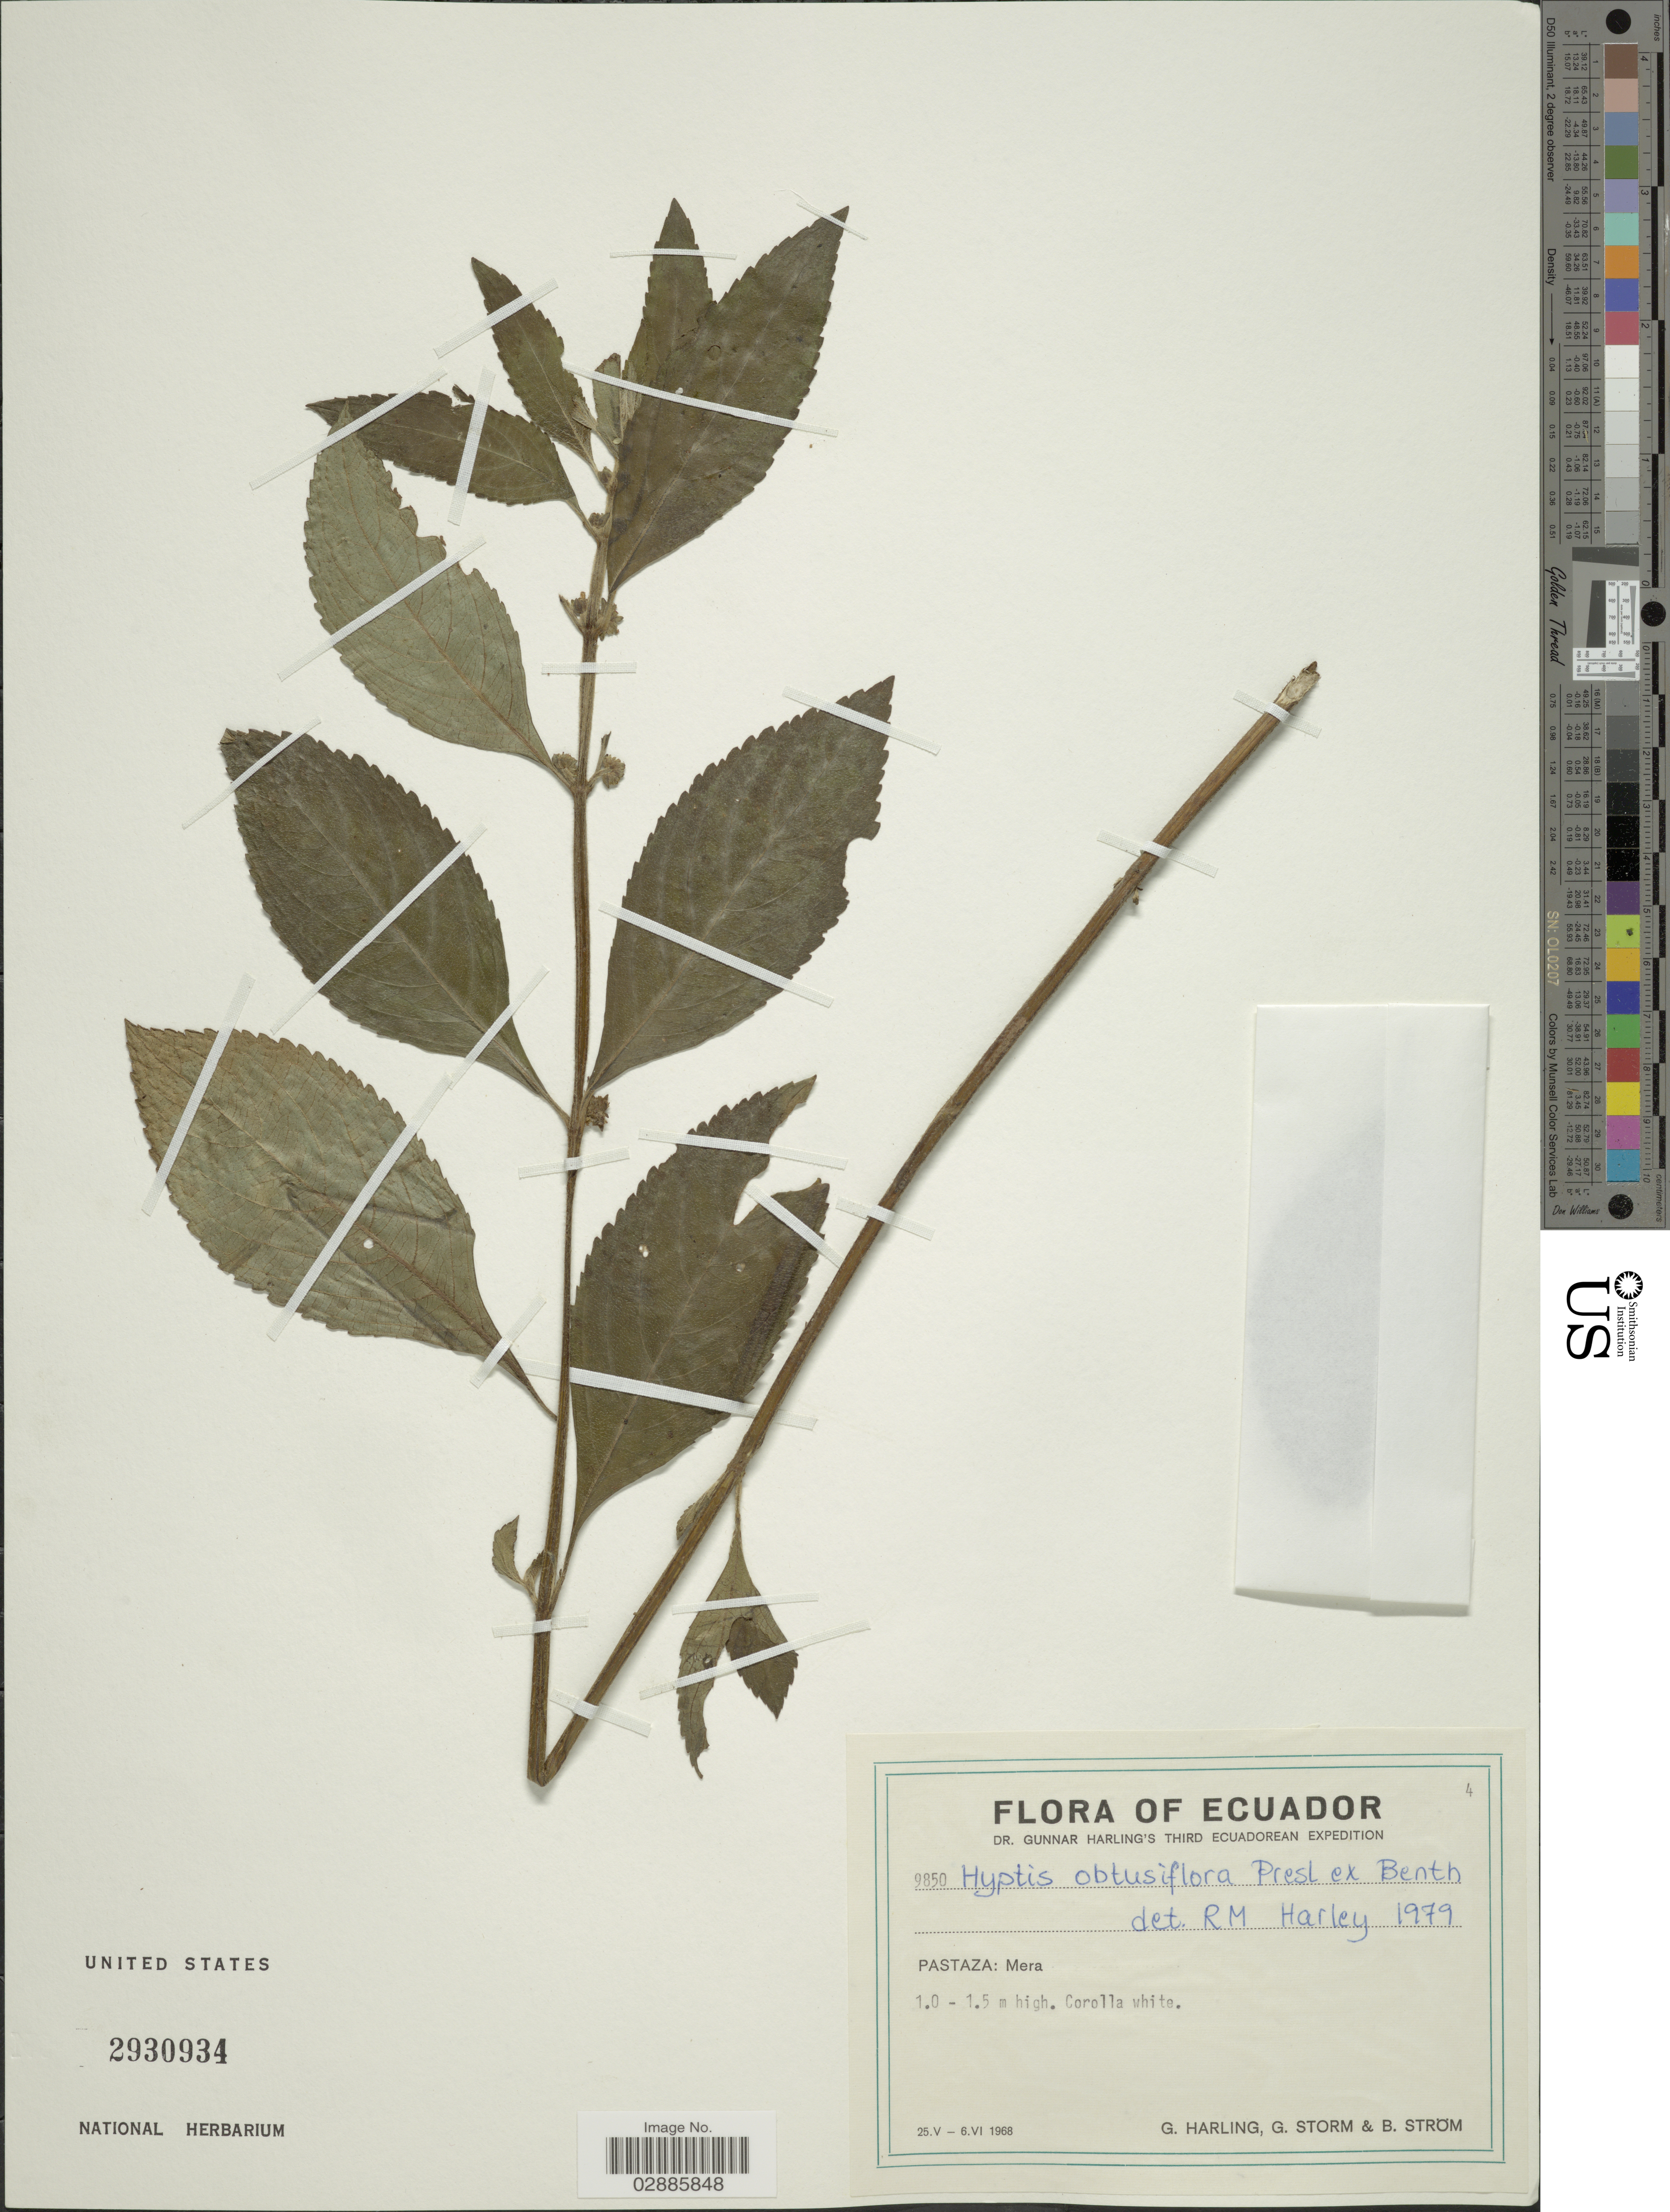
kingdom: Plantae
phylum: Tracheophyta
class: Magnoliopsida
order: Lamiales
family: Lamiaceae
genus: Hyptis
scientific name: Hyptis obtusiflora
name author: C. Presl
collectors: G. Harling, G. Storm & B. Ström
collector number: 9850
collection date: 1968-05-25/1968-06-06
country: Ecuador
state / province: Pastaza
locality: Mera.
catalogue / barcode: US 2930934